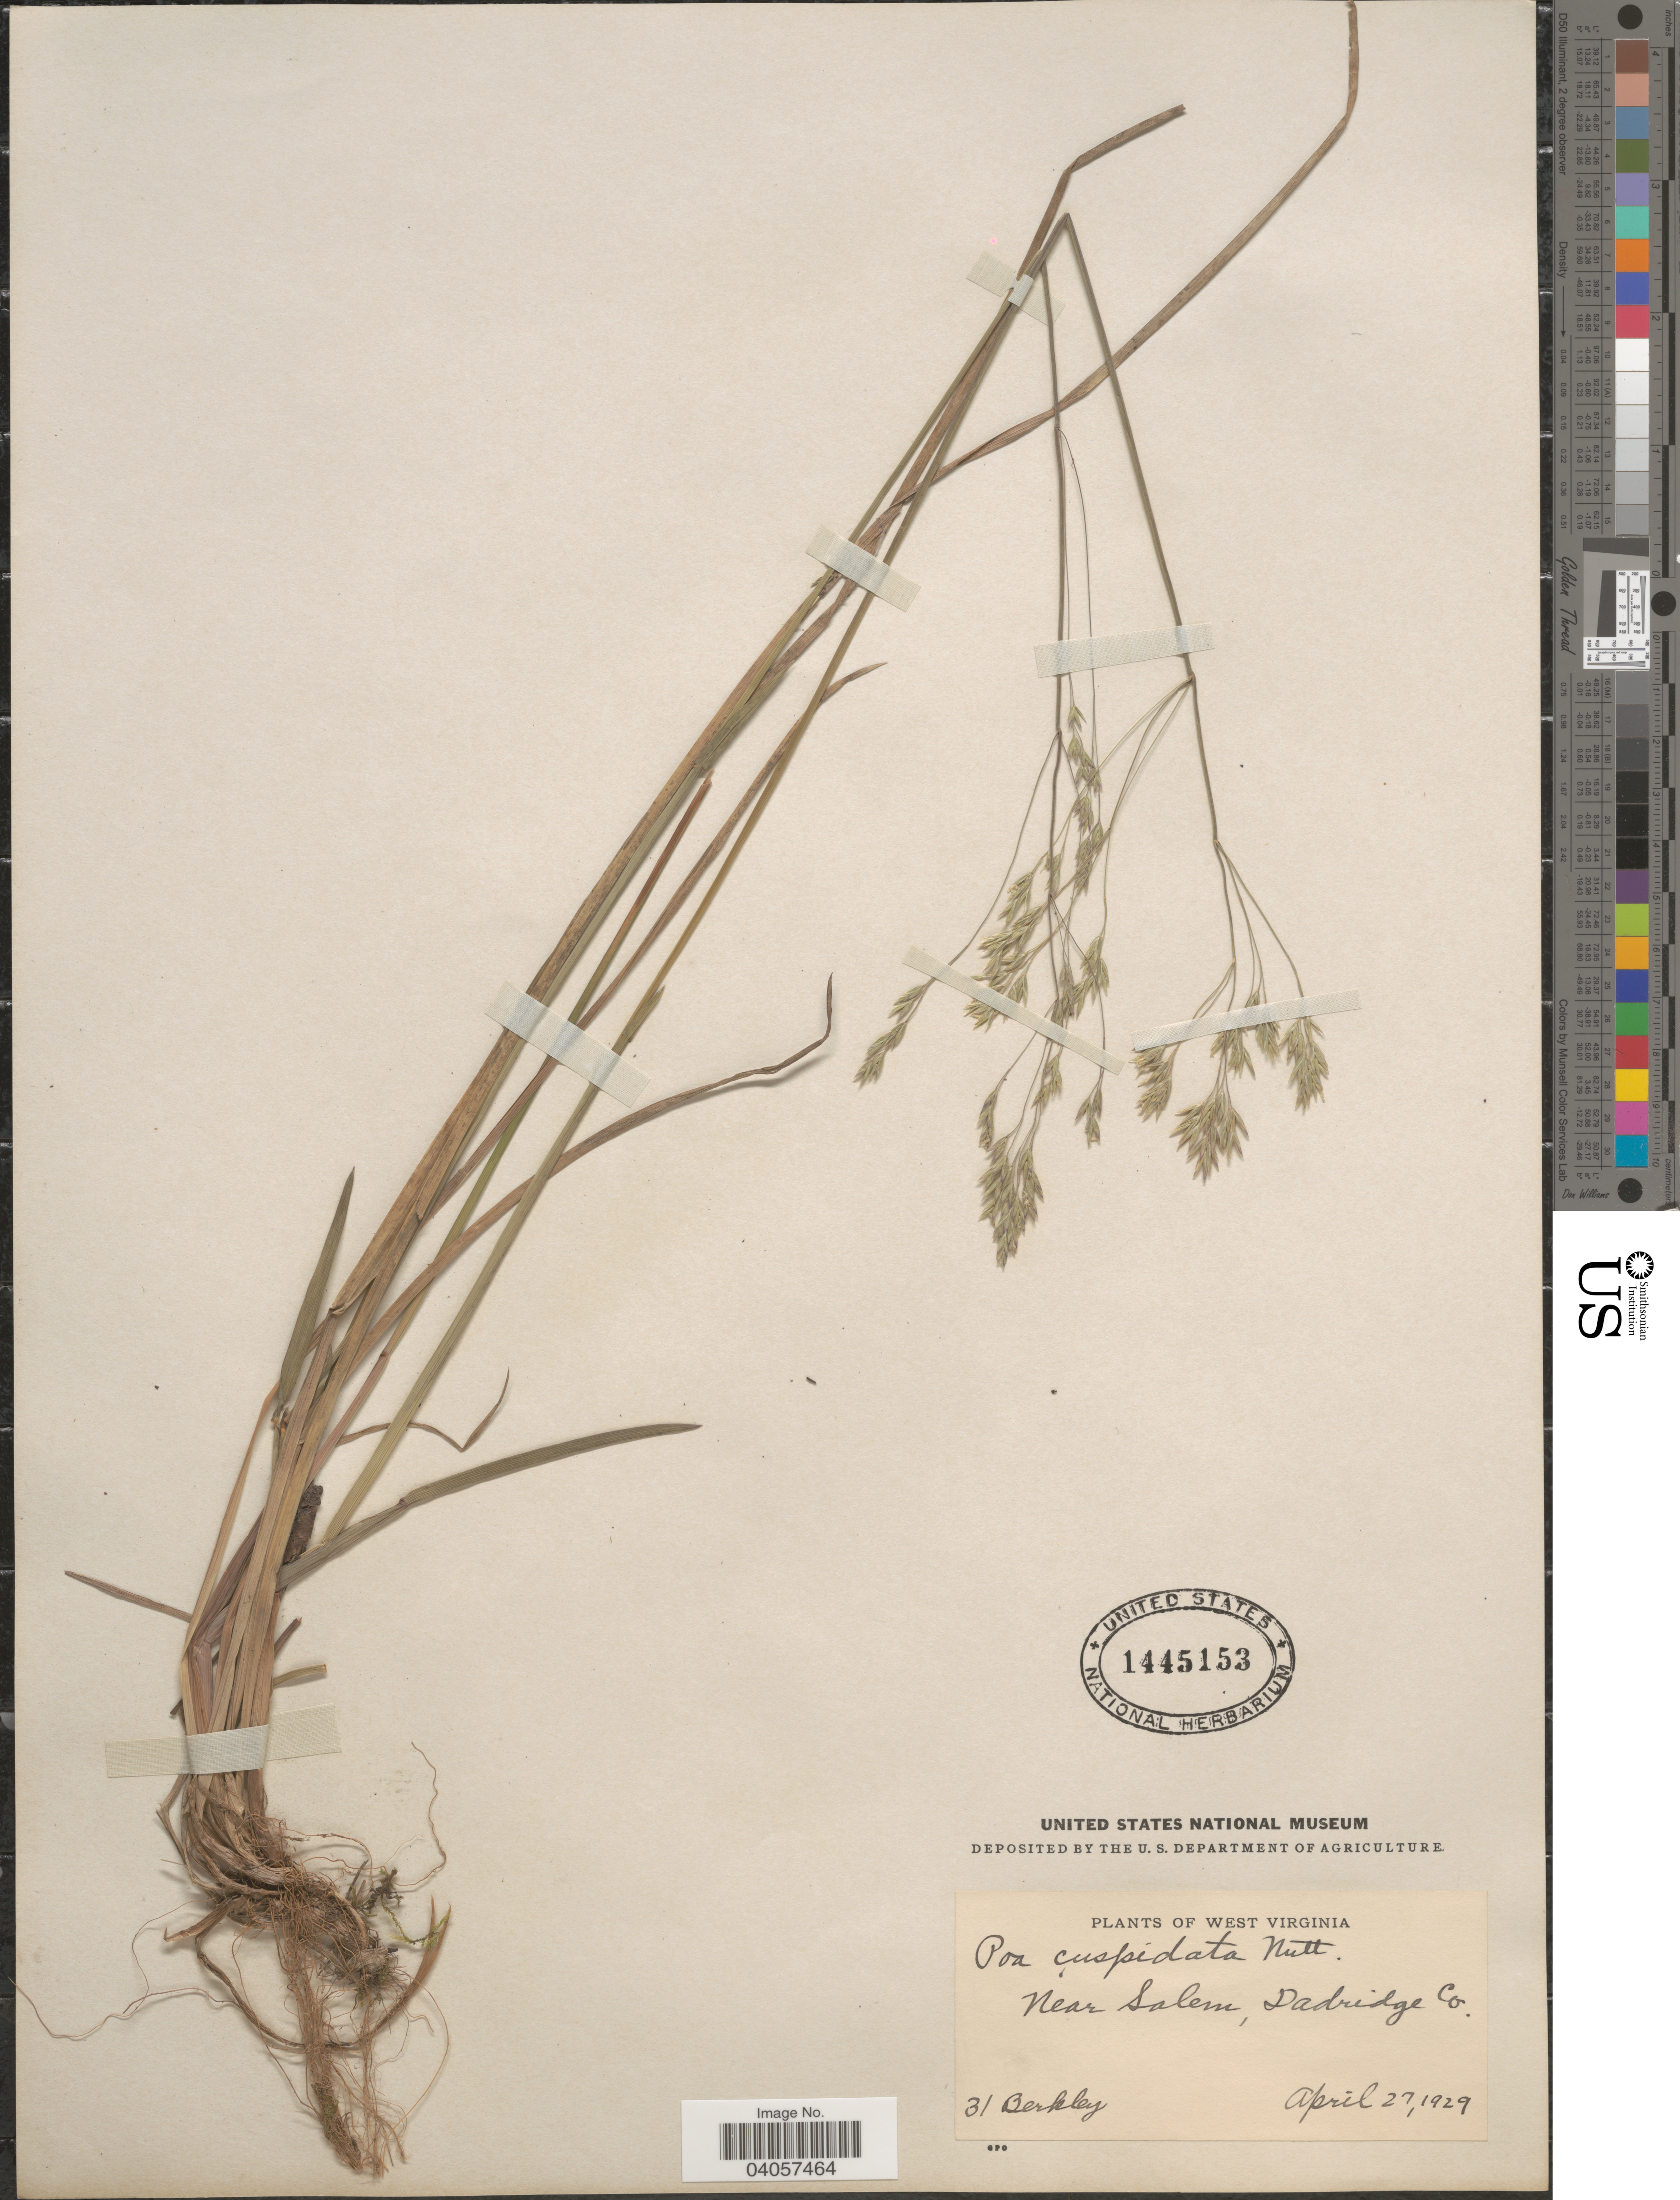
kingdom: Plantae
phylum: Tracheophyta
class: Liliopsida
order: Poales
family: Poaceae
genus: Poa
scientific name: Poa cuspidata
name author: Nutt.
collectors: Berkley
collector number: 31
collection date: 1929-04-27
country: United States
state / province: West Virginia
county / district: Doddridge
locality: Near Salem, Dadridge Co.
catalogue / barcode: US 1445153